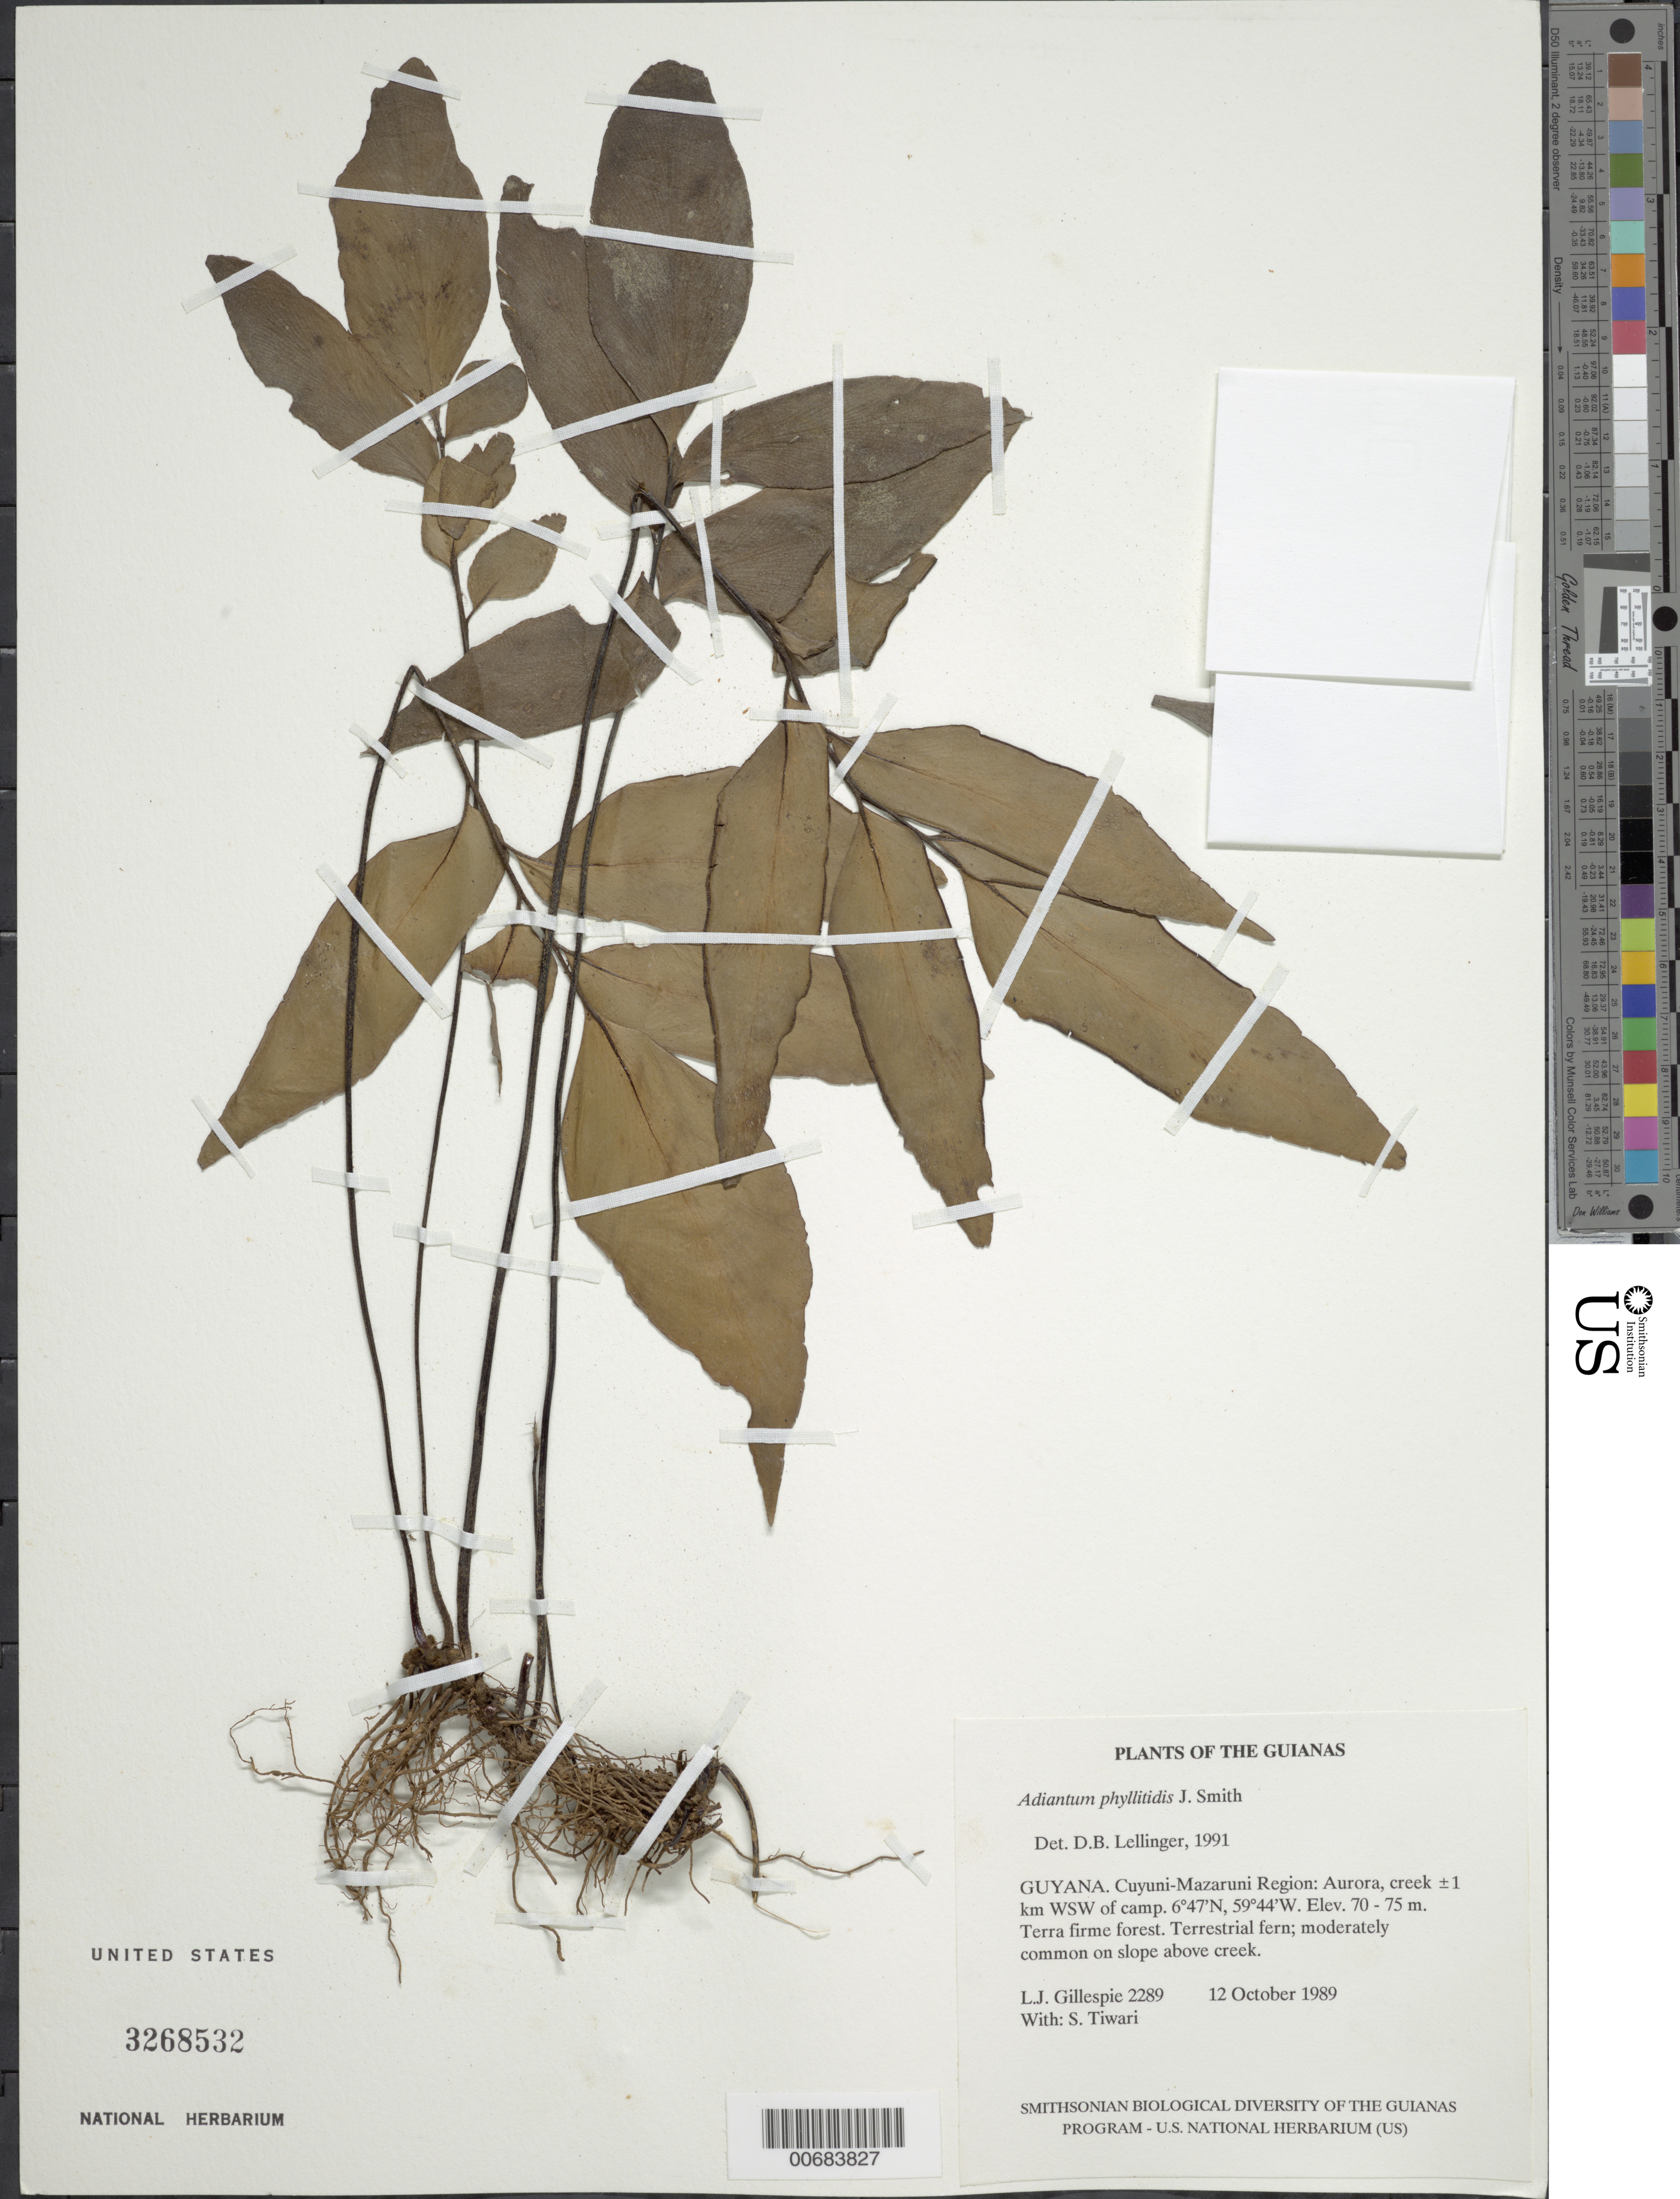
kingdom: Plantae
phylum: Tracheophyta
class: Polypodiopsida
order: Polypodiales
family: Pteridaceae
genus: Adiantum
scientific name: Adiantum phyllitidis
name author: J. Sm.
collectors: L. J. Gillespie & S. Tiwari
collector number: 2289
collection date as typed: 12 October 1989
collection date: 1989-10-12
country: Guyana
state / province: Cuyuni-Mazaruni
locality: Aurora, creek ±1 km WSW of camp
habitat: Terra firme forest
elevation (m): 70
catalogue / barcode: US 3268532